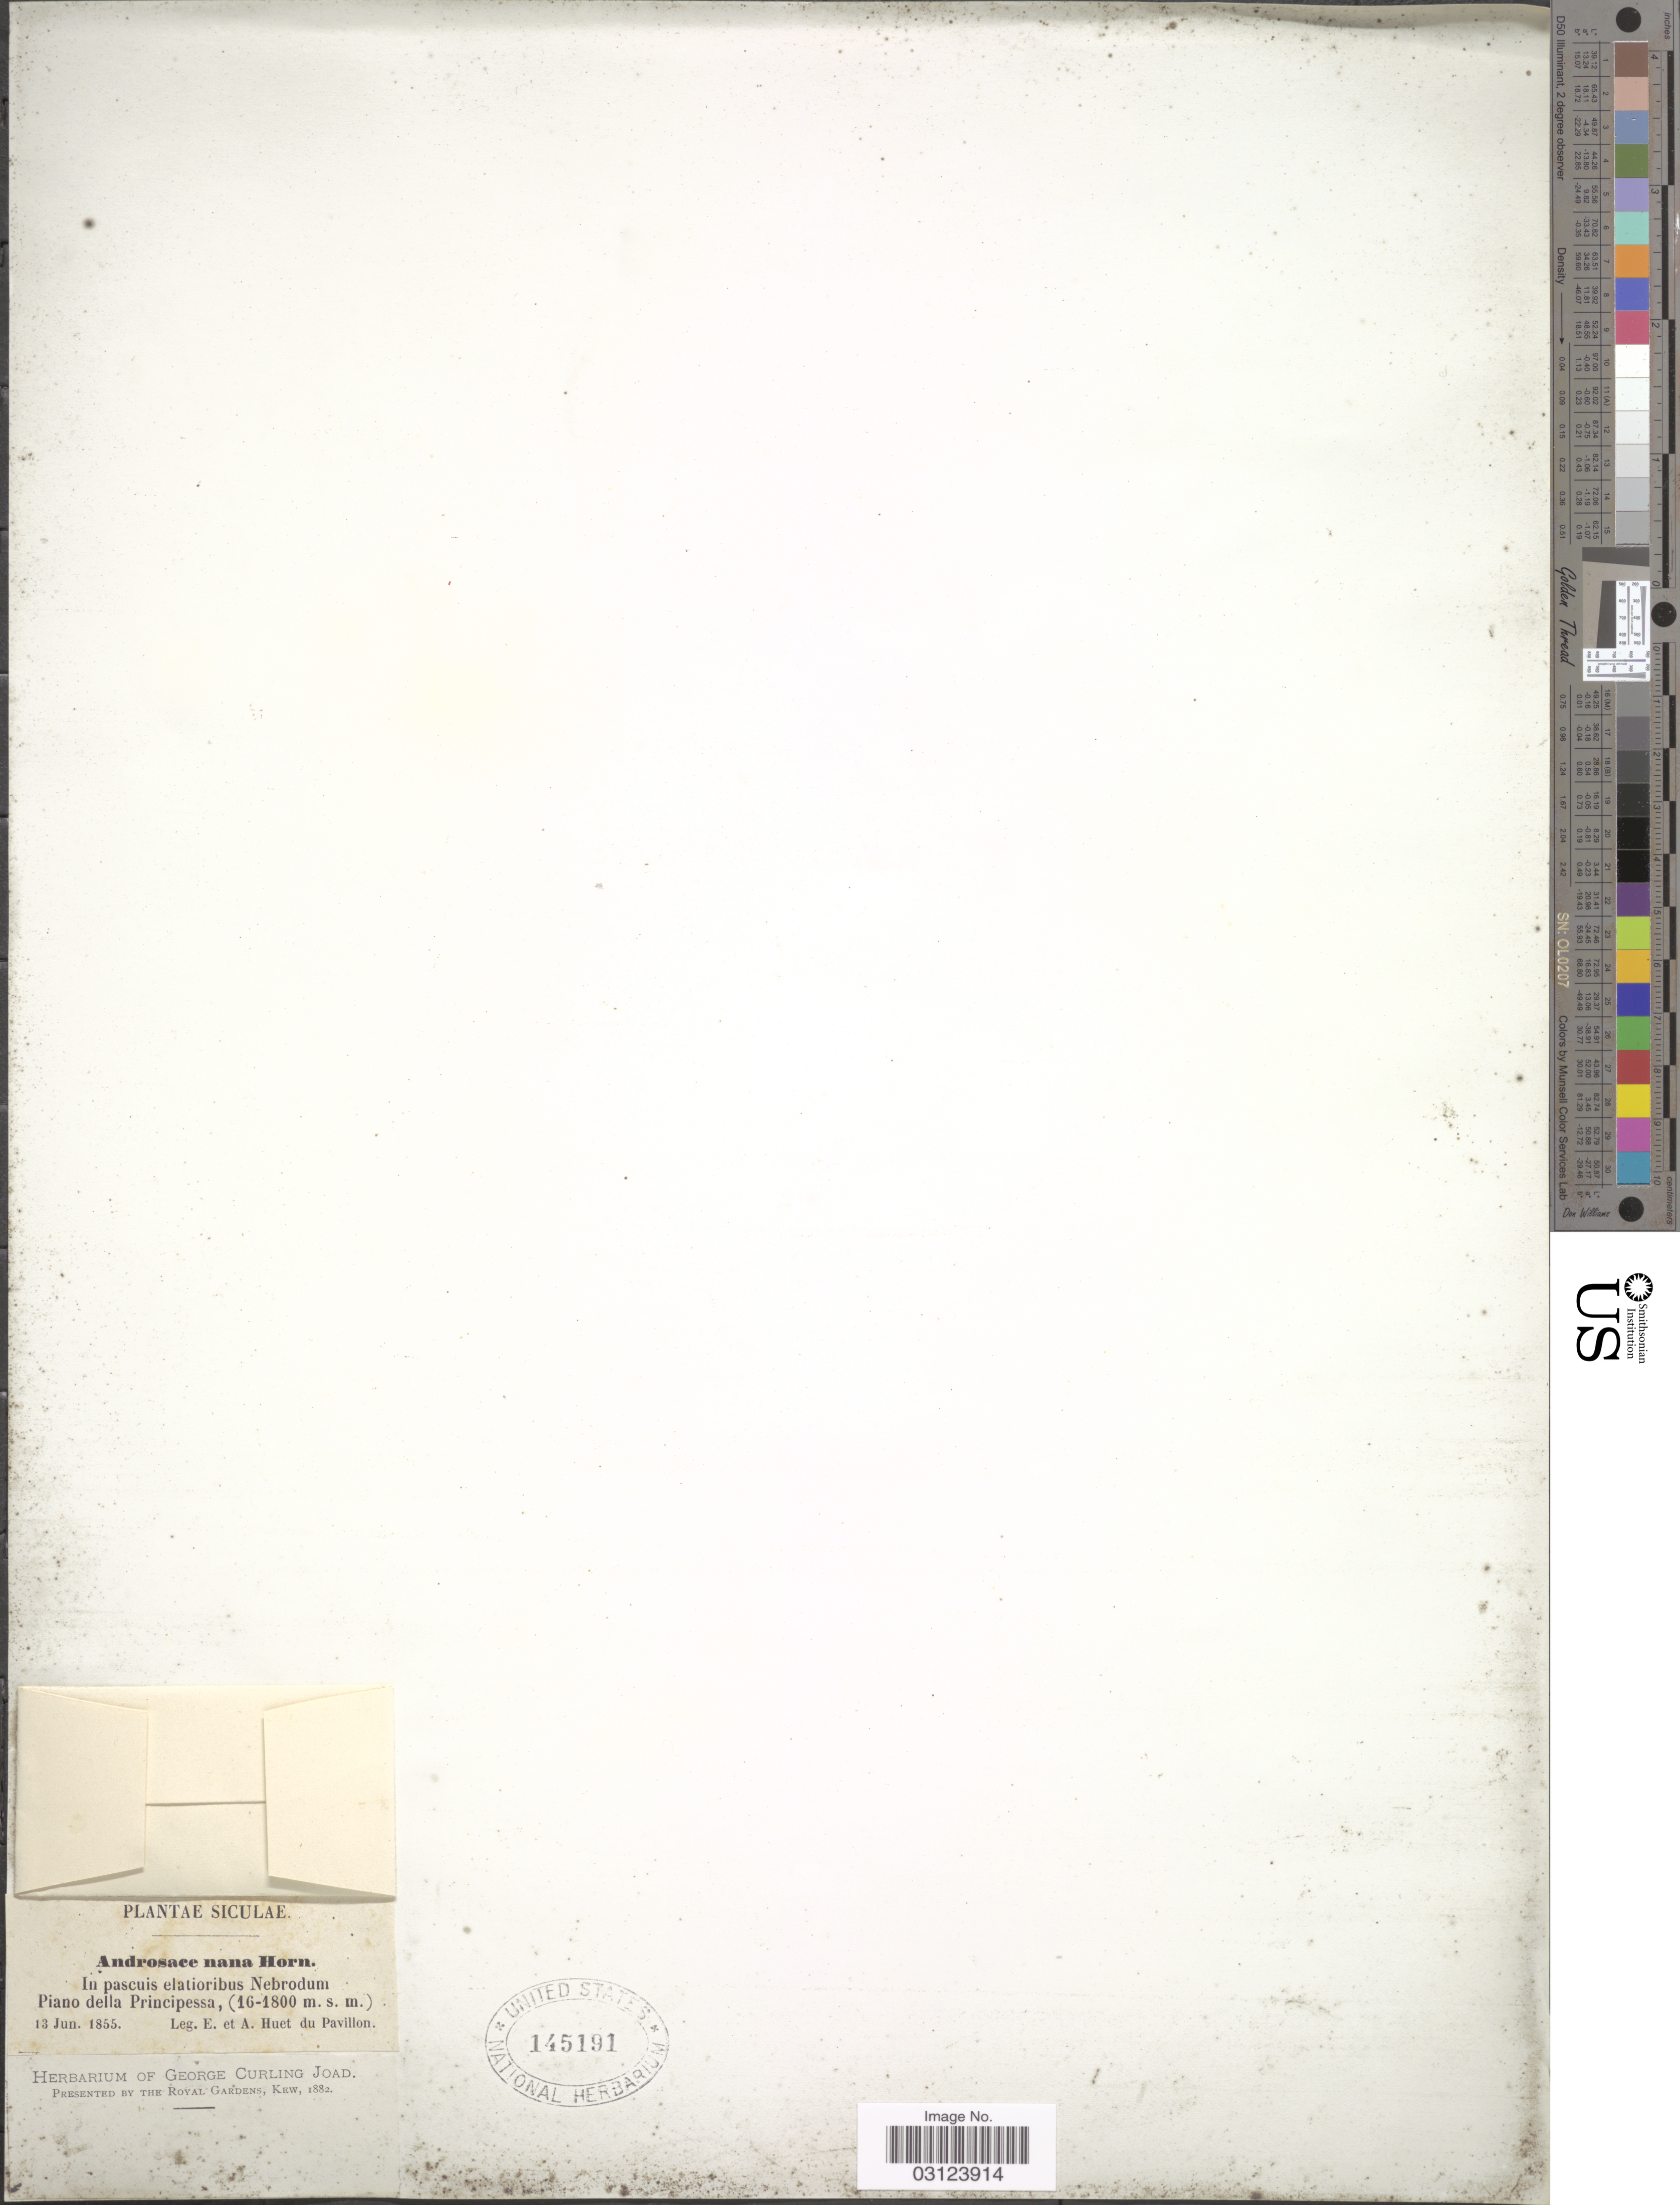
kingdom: Plantae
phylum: Tracheophyta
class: Magnoliopsida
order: Ericales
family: Primulaceae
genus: Androsace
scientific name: Androsace nana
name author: Hornem.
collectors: E. Huet du Pavillon & A. Huet du Pavillon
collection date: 1855-06-13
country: Italy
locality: Siculae, In pascuis elatioribus Nebrodum Piano della Principessa.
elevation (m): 1600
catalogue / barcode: US 145191